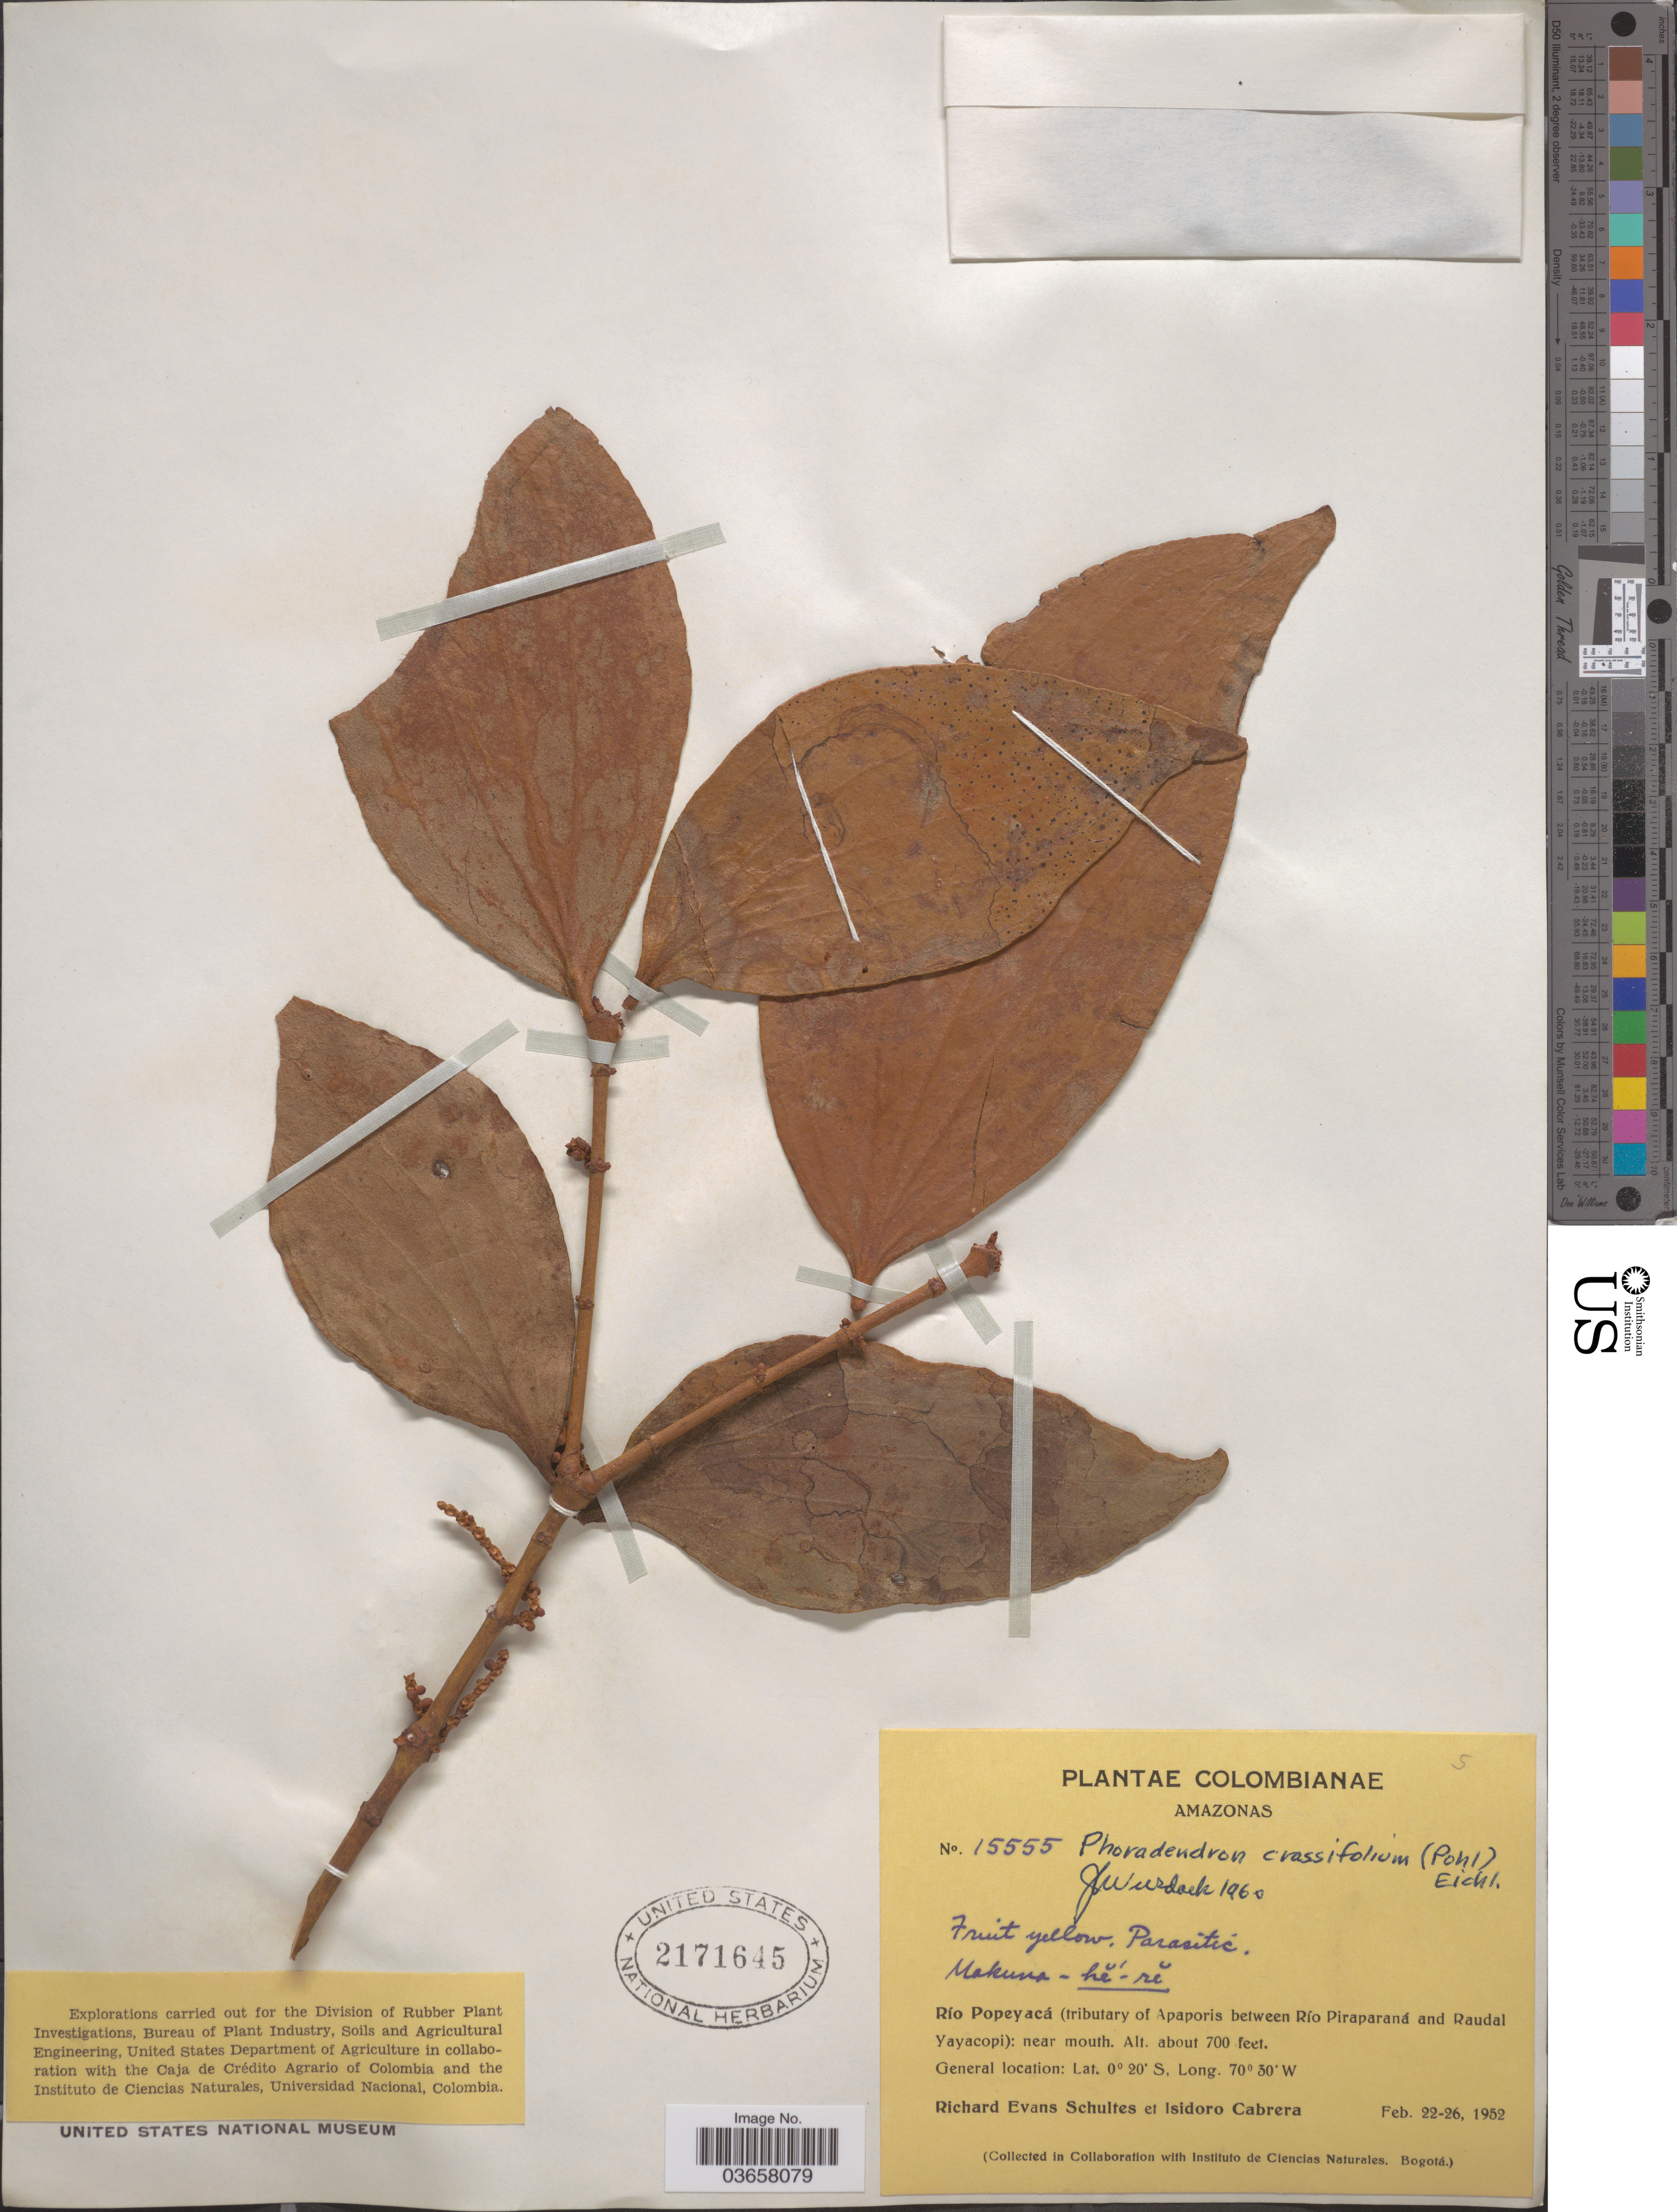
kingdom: Plantae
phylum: Tracheophyta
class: Magnoliopsida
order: Santalales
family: Viscaceae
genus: Phoradendron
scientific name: Phoradendron crassifolium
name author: (Pohl ex DC.) Eichler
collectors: R. E. Schultes & I. Cabrera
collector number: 15555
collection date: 1952-02-22/1952-02-26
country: Colombia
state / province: Amazônas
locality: Río Popeyacá (tributary between Río Piraparaná and Raudal Yayacopi): near mouth.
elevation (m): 213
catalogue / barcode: US 2171645